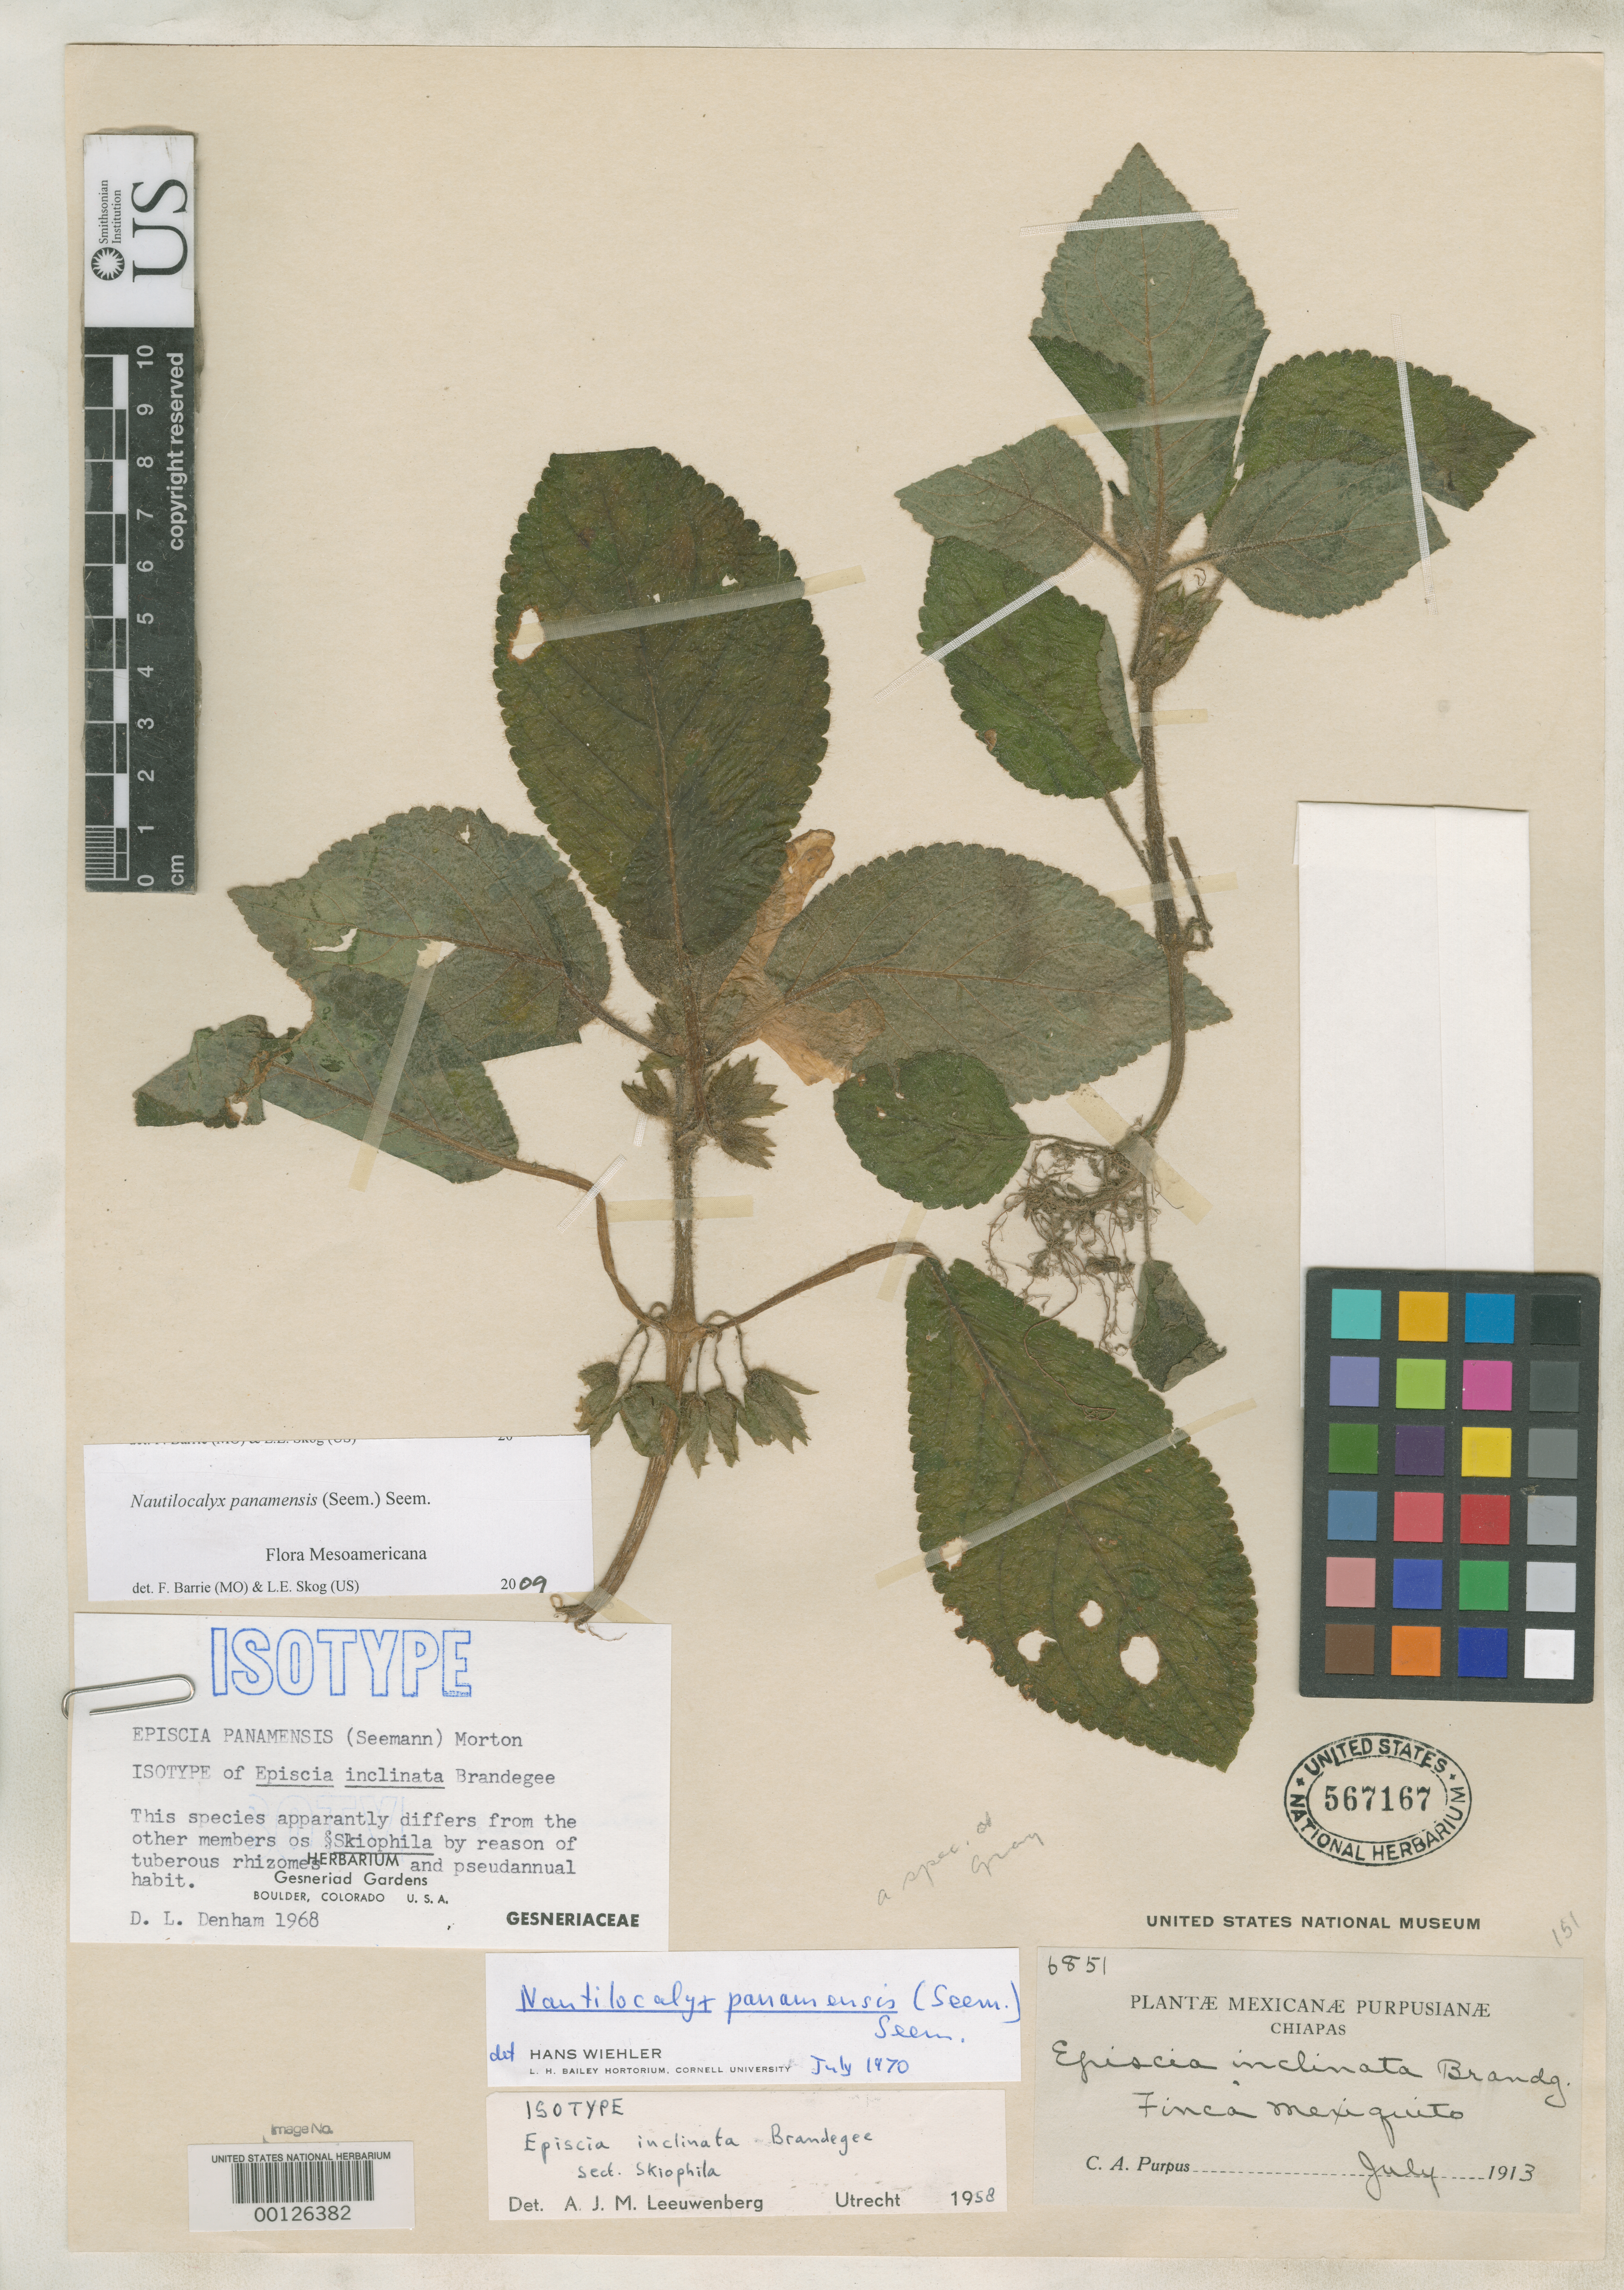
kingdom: Plantae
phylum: Tracheophyta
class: Magnoliopsida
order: Lamiales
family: Gesneriaceae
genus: Episcia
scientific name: Episcia inclinata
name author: Brandegee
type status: Isotype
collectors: C. A. Purpus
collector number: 6851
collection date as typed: Jul 1913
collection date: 1913-07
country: Mexico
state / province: Chiapas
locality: Finca Mexiquito.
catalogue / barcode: US 567167